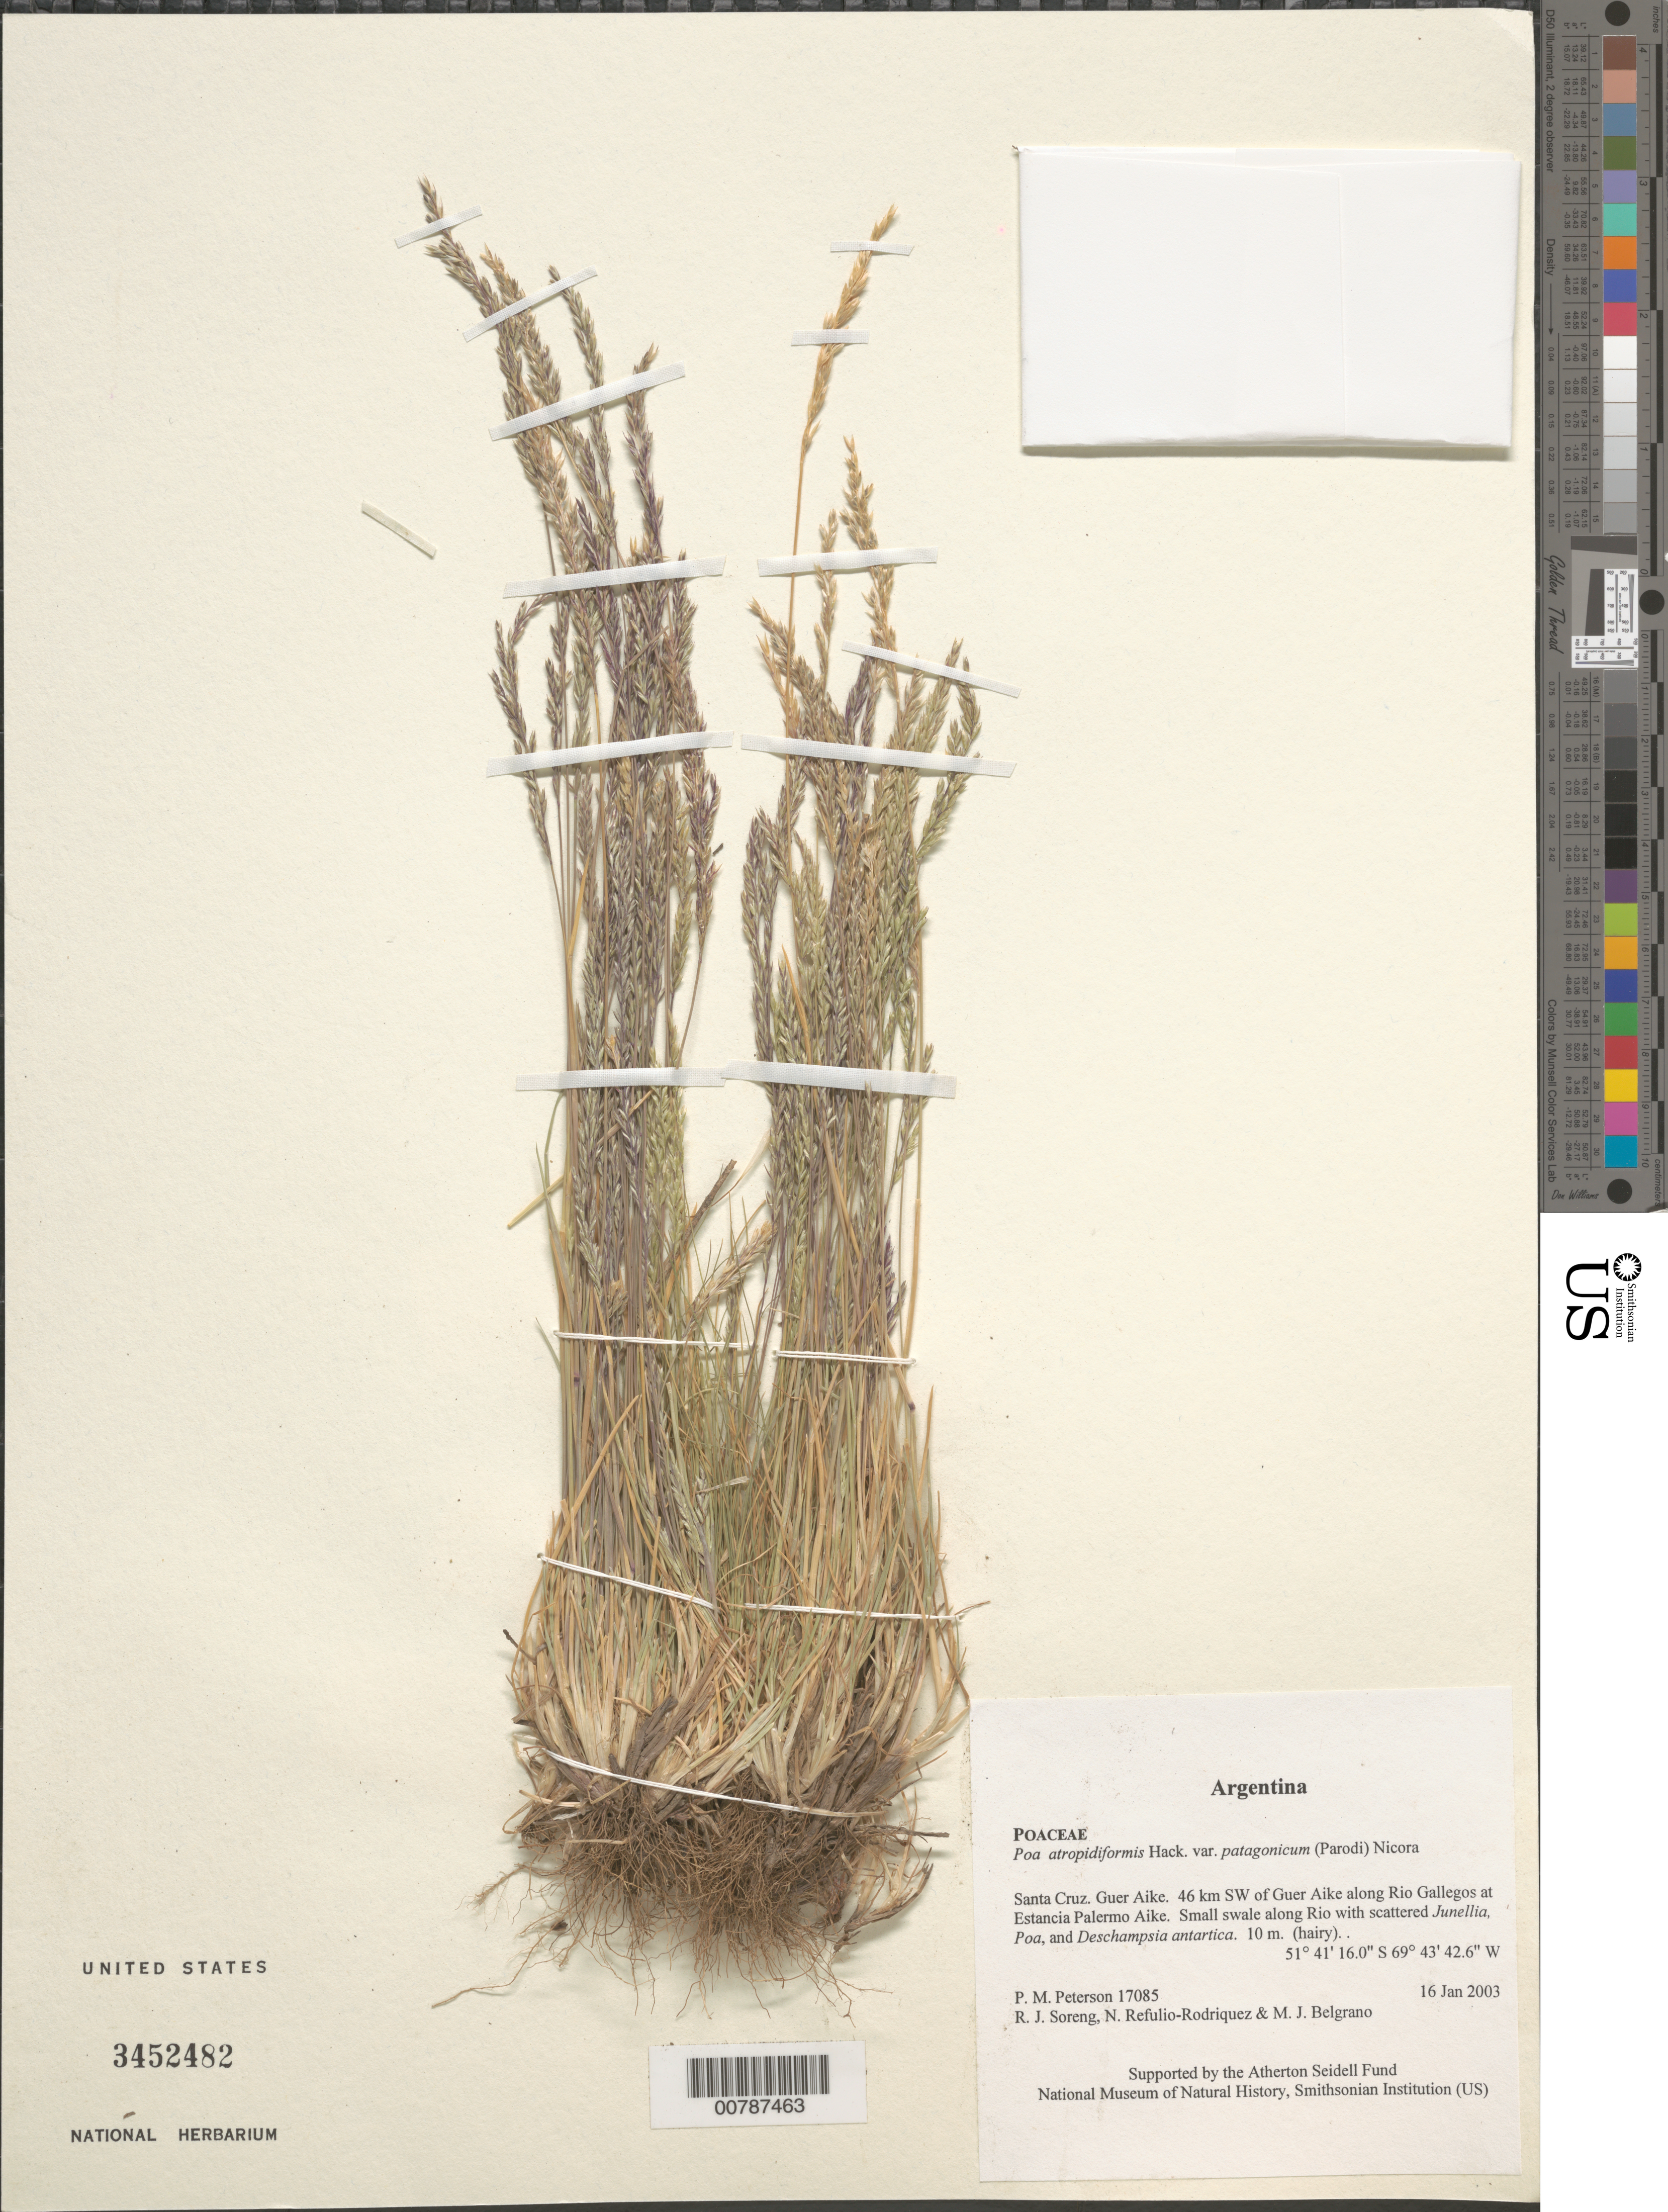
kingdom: Plantae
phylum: Tracheophyta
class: Liliopsida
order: Poales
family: Poaceae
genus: Poa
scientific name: Poa atropidiformis var. patagonicum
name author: (Parodi) Nicora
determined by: Soreng, Robert J., Research Associate (BOT), Smithsonian Institution - National Museum of Natural History (UNITED STATES)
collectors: P. M. Peterson, R. J. Soreng, N. Refulio-Rodríguez & M. Belgrano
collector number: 17085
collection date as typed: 16 Jan 2003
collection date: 2003-01-16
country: Argentina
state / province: Santa Cruz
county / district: Guer Aike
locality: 46 km SW of Guer Aike along Rio Gallegos at Estancia Palermo Aike. Small swale along Rio with scattered Junellia, Poa, and Deschampsia antartica.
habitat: (hairy)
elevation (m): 10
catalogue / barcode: US 3452482